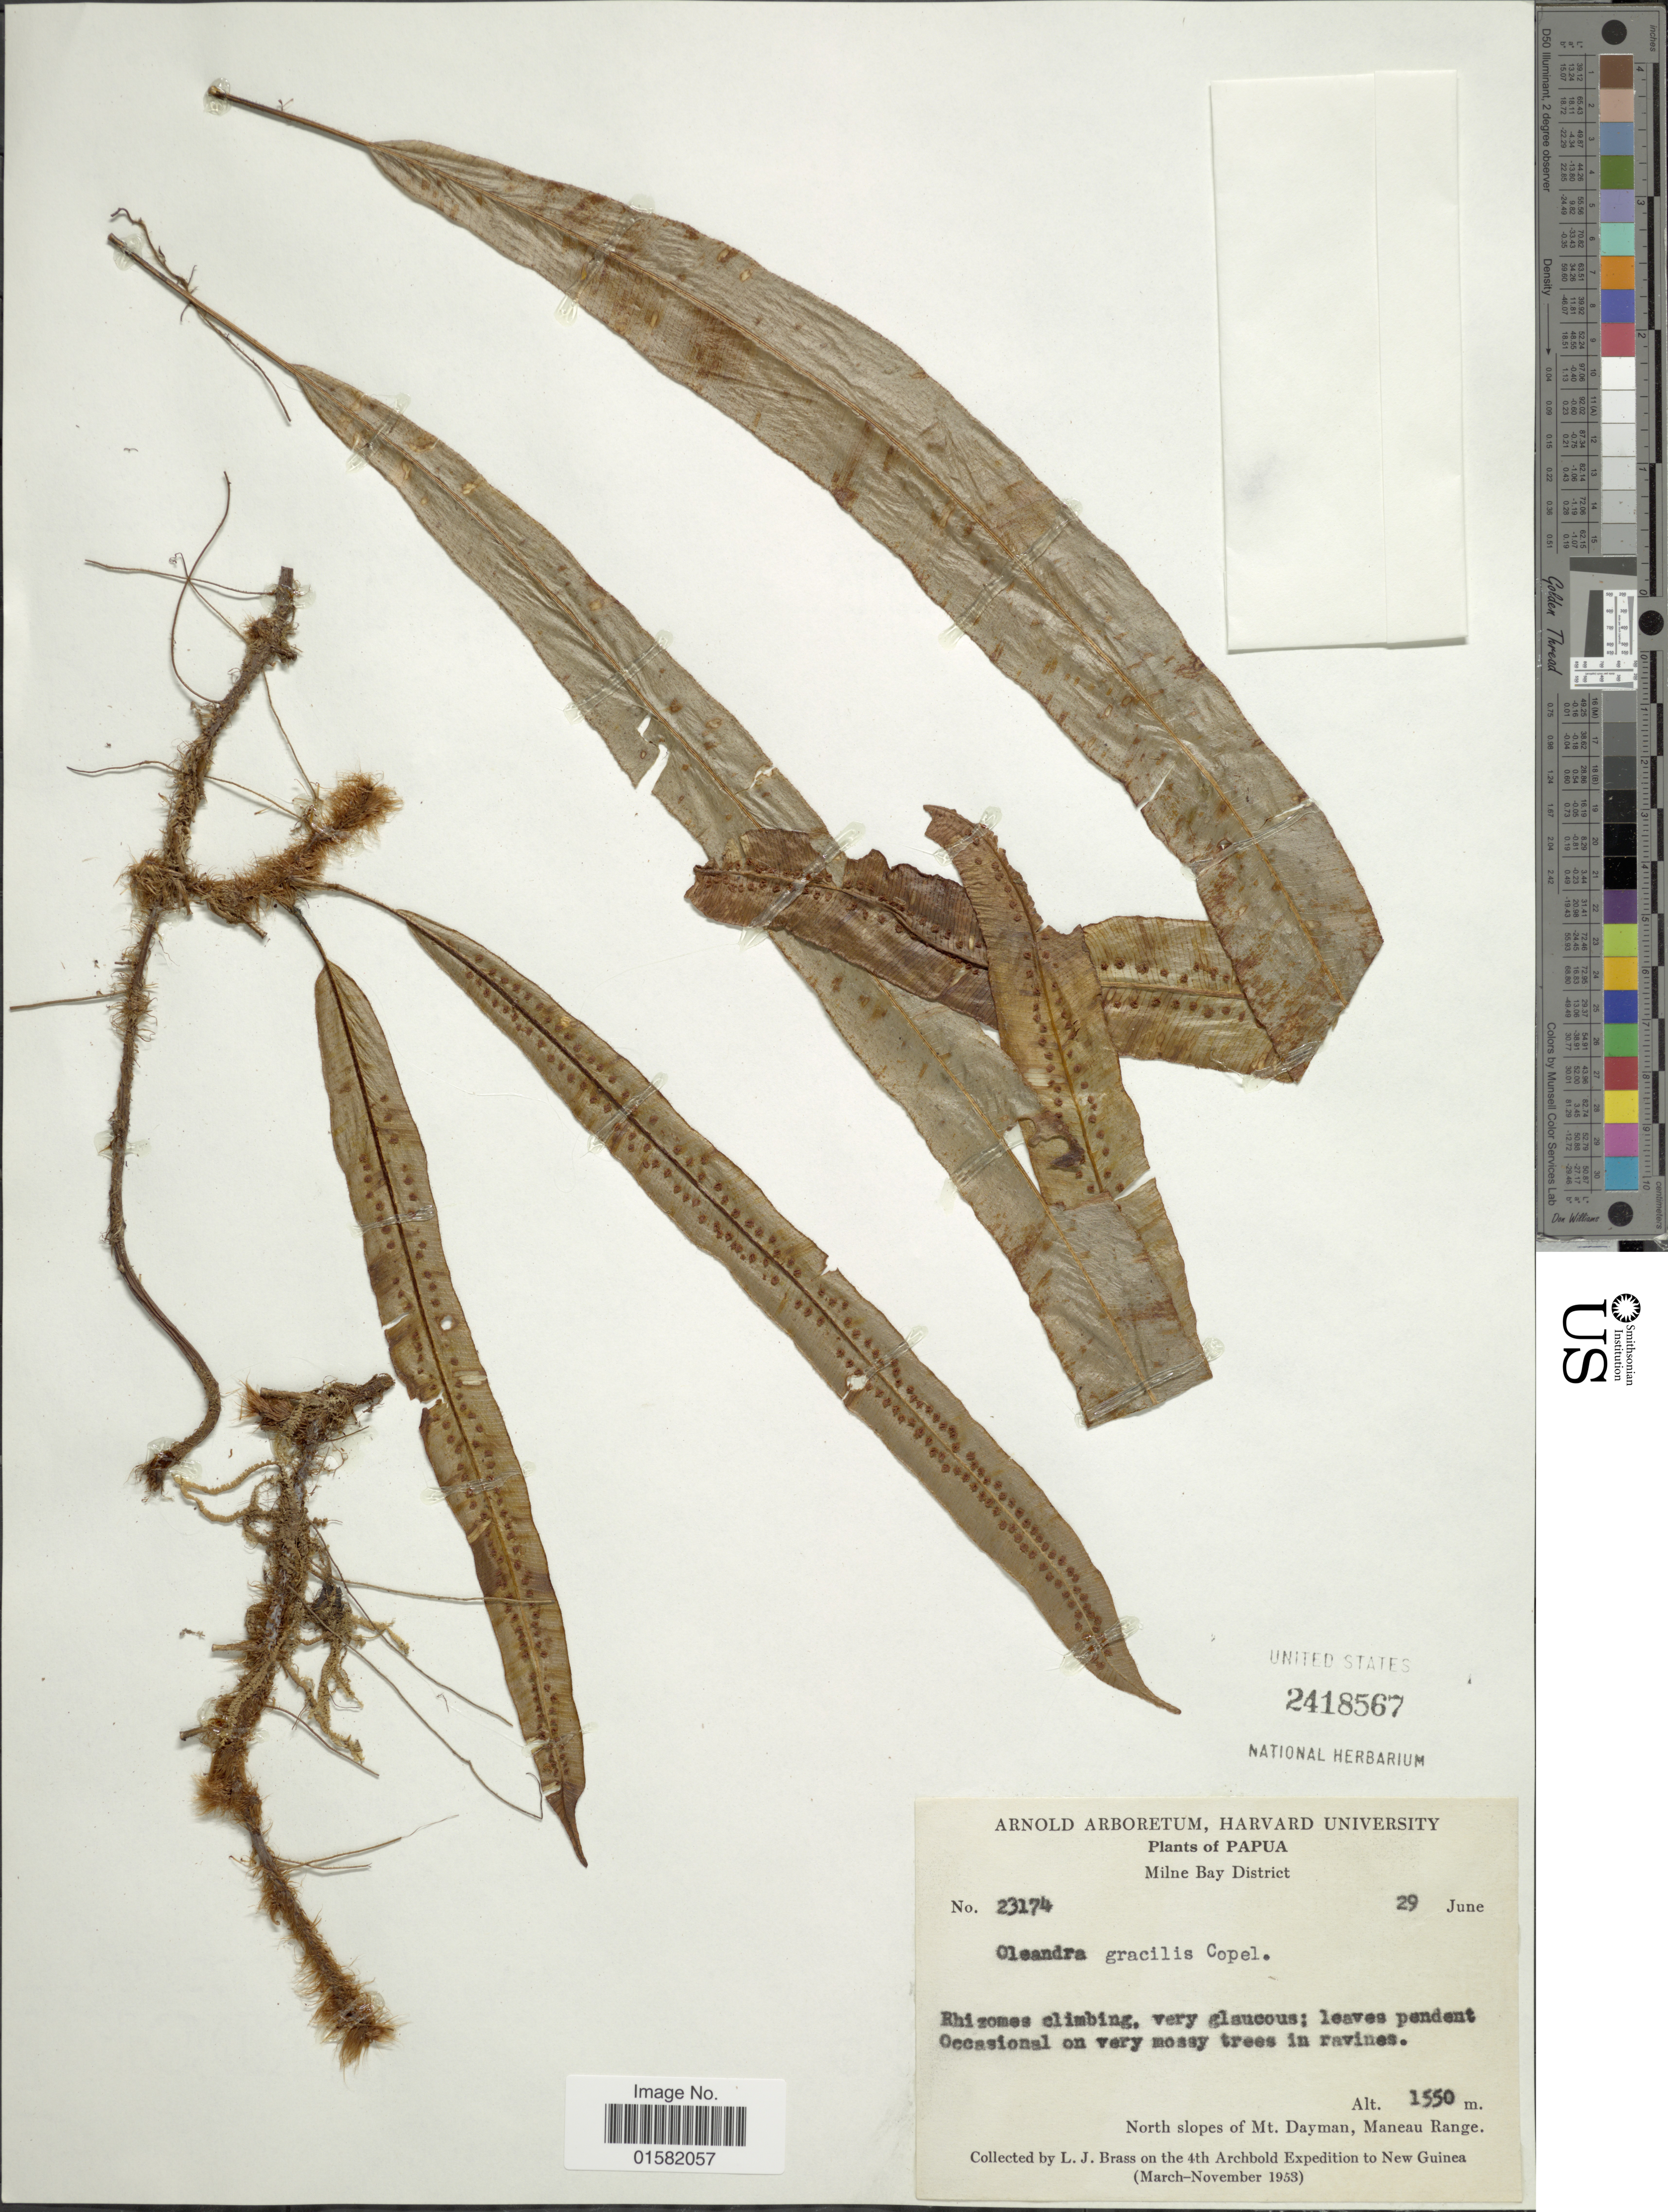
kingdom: Plantae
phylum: Tracheophyta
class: Polypodiopsida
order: Polypodiales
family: Oleandraceae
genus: Oleandra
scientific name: Oleandra gracilis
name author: Copel.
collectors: L. J. Brass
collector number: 23174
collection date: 1953-06-29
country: Papua New Guinea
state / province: Milne Bay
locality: Papua, Milne Bay District, north slopes of Mt. Dayman, Maneau Range.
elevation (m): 1550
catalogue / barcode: US 2418567